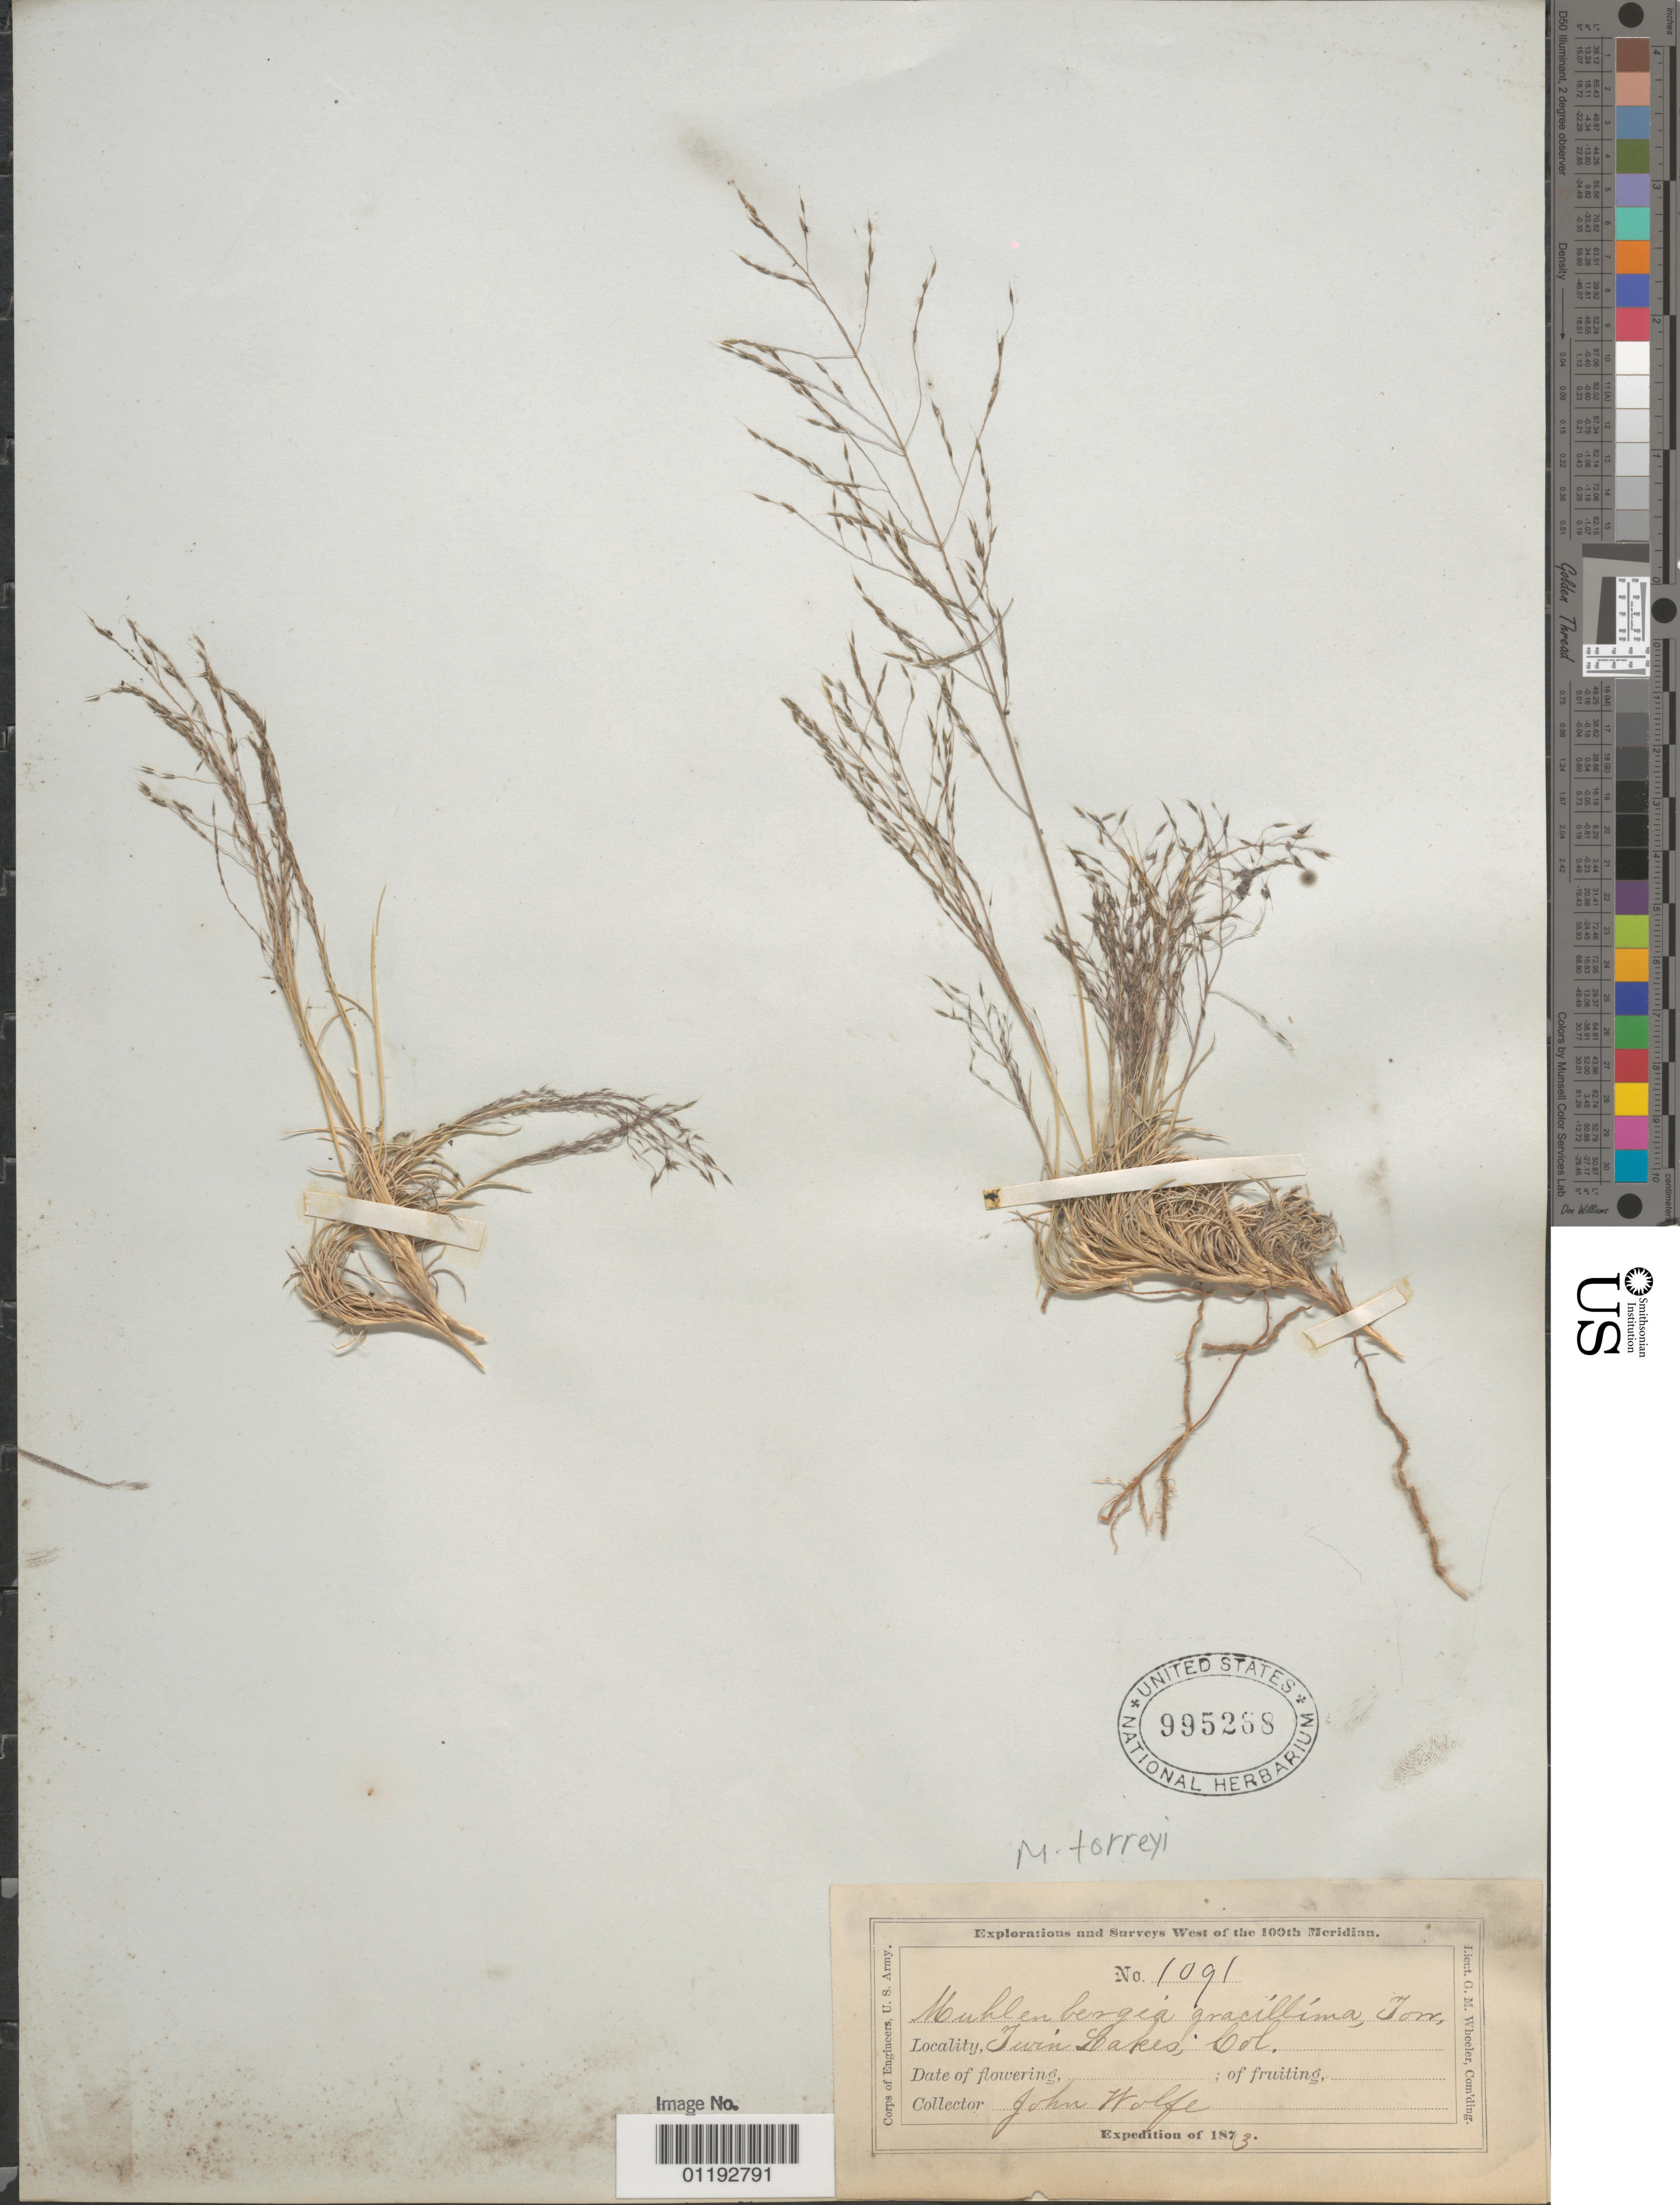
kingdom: Plantae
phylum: Tracheophyta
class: Liliopsida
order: Poales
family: Poaceae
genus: Muhlenbergia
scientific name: Muhlenbergia torreyi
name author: (Kunth) Hitchc. ex Bush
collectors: J. Wolfe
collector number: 1091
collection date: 1873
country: United States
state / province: Colorado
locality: Twin Lakes.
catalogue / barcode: US 995268